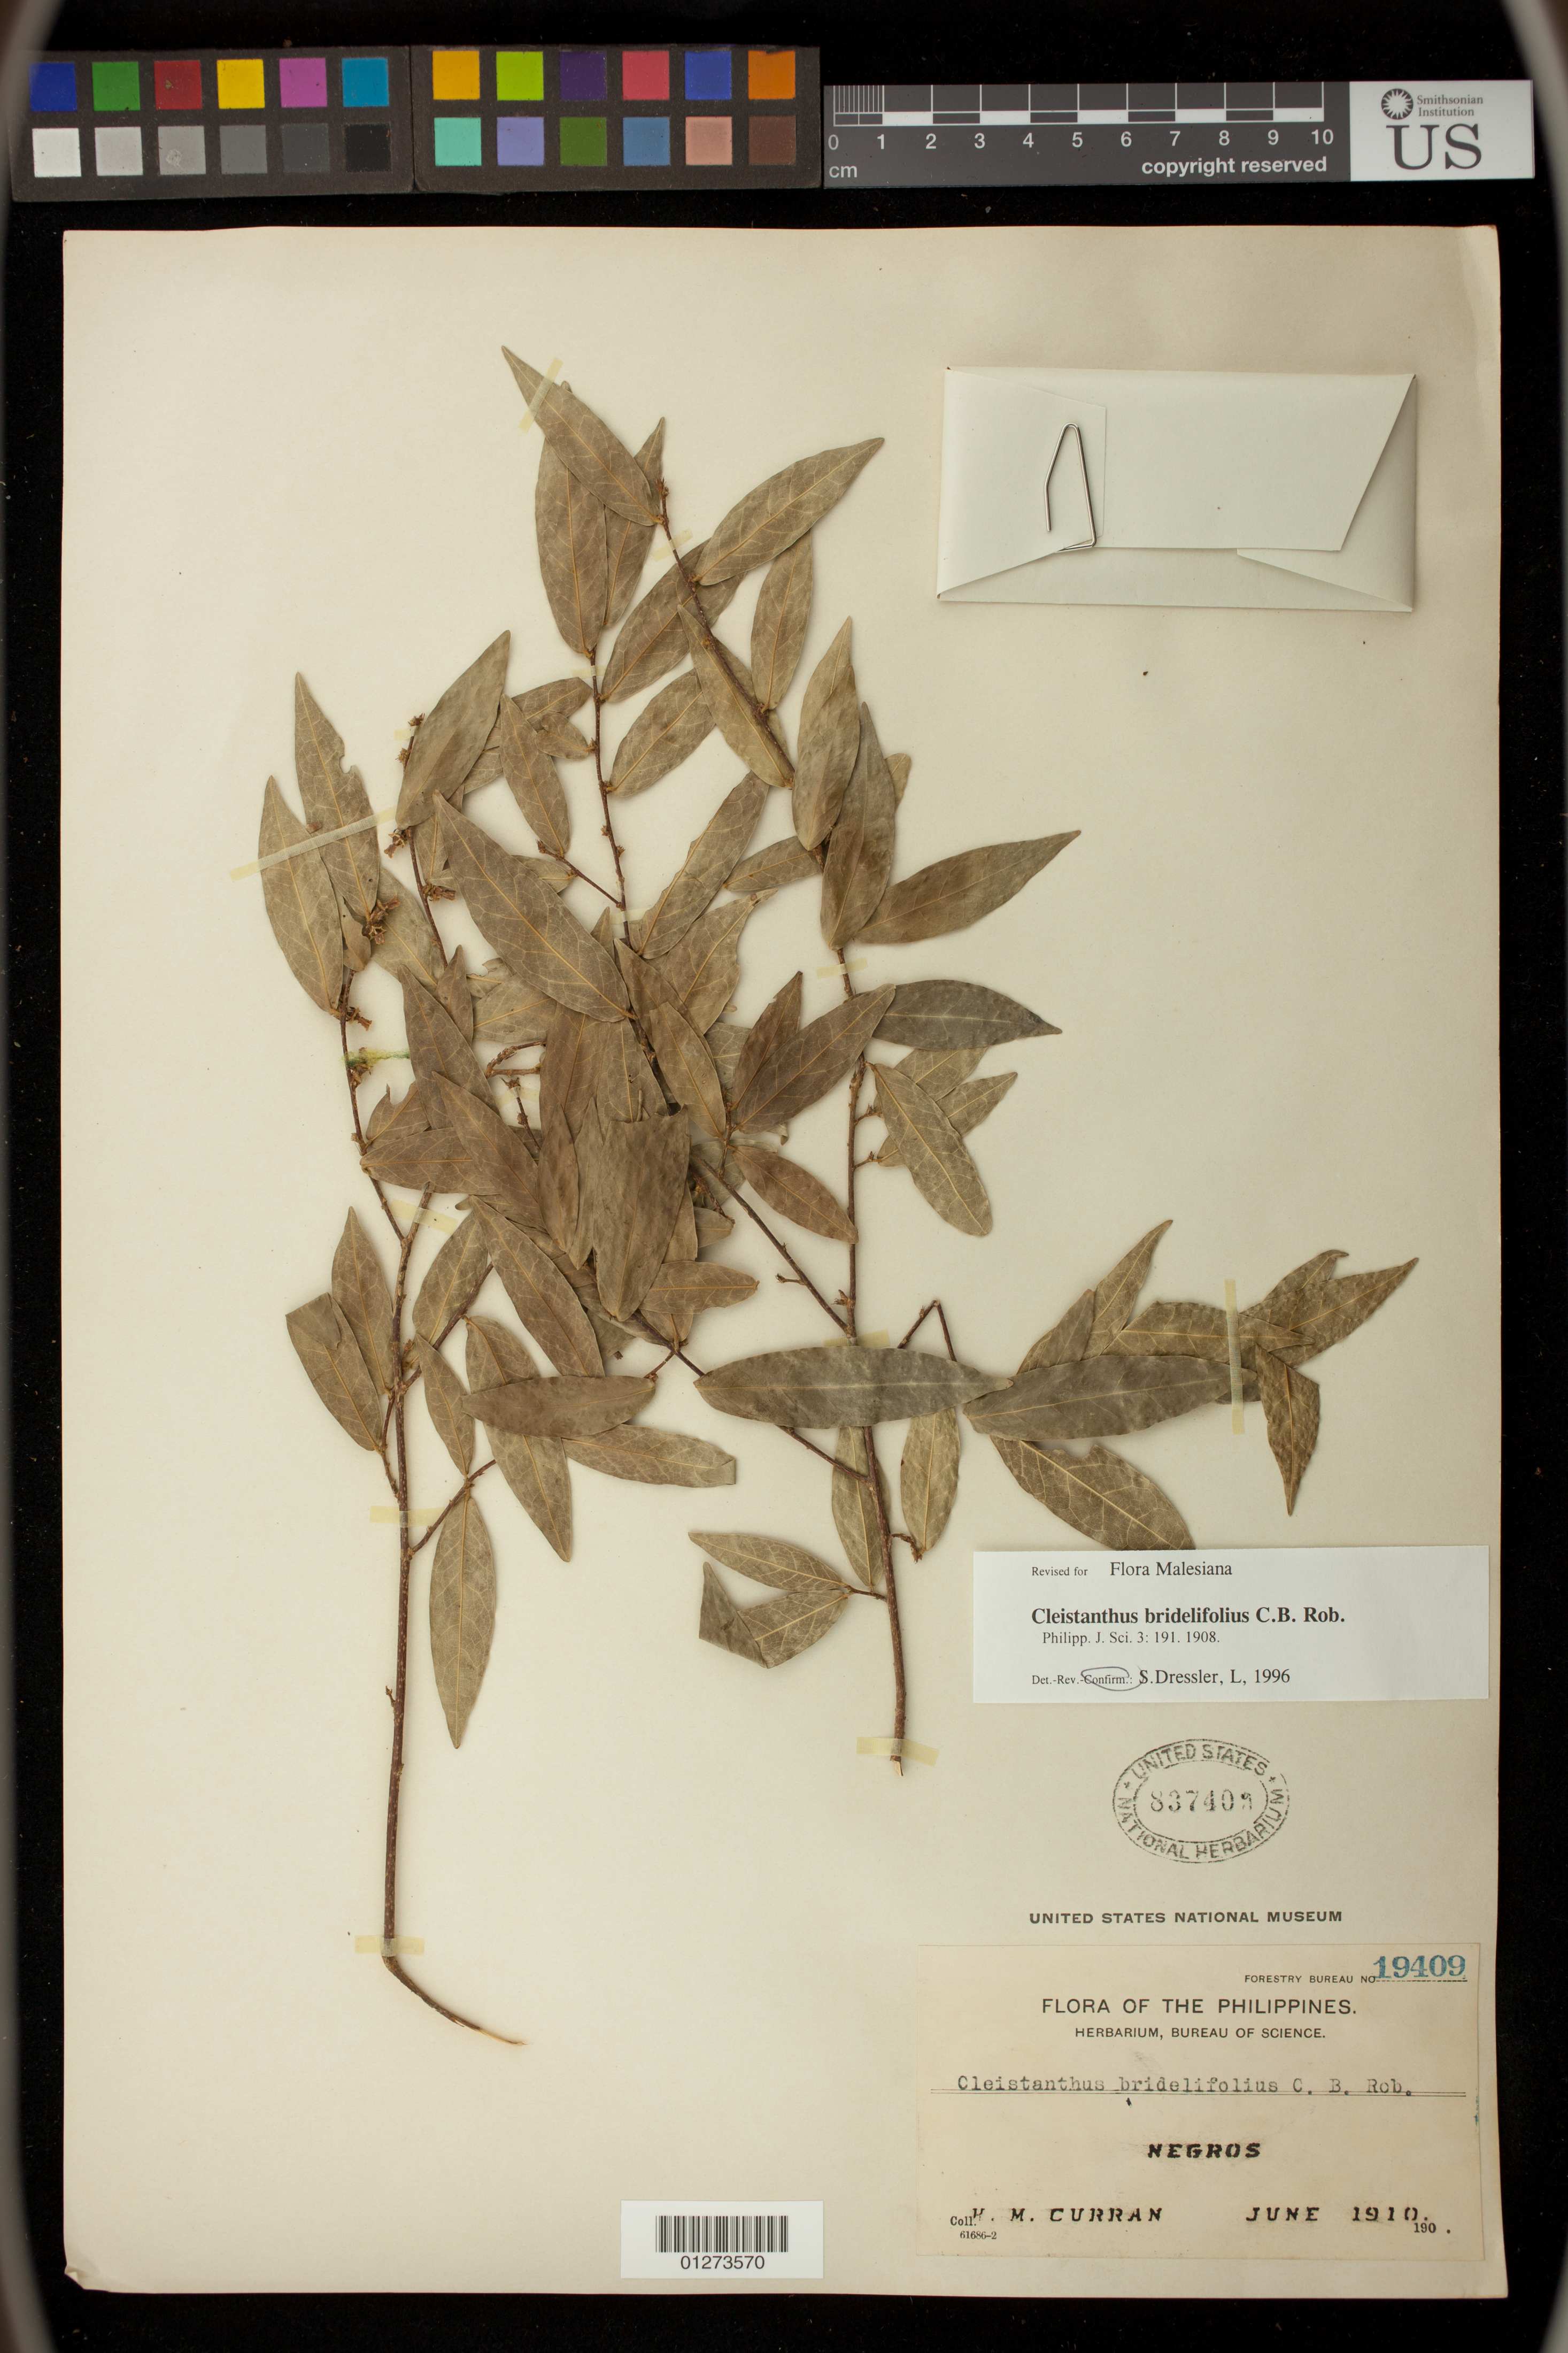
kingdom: Plantae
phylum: Tracheophyta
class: Magnoliopsida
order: Malpighiales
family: Phyllanthaceae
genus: Cleistanthus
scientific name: Cleistanthus brideliifolius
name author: C.B. Rob.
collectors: H. M. Curran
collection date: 1910-06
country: Philippines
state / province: Western Visayas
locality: Negros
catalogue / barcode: US 837409